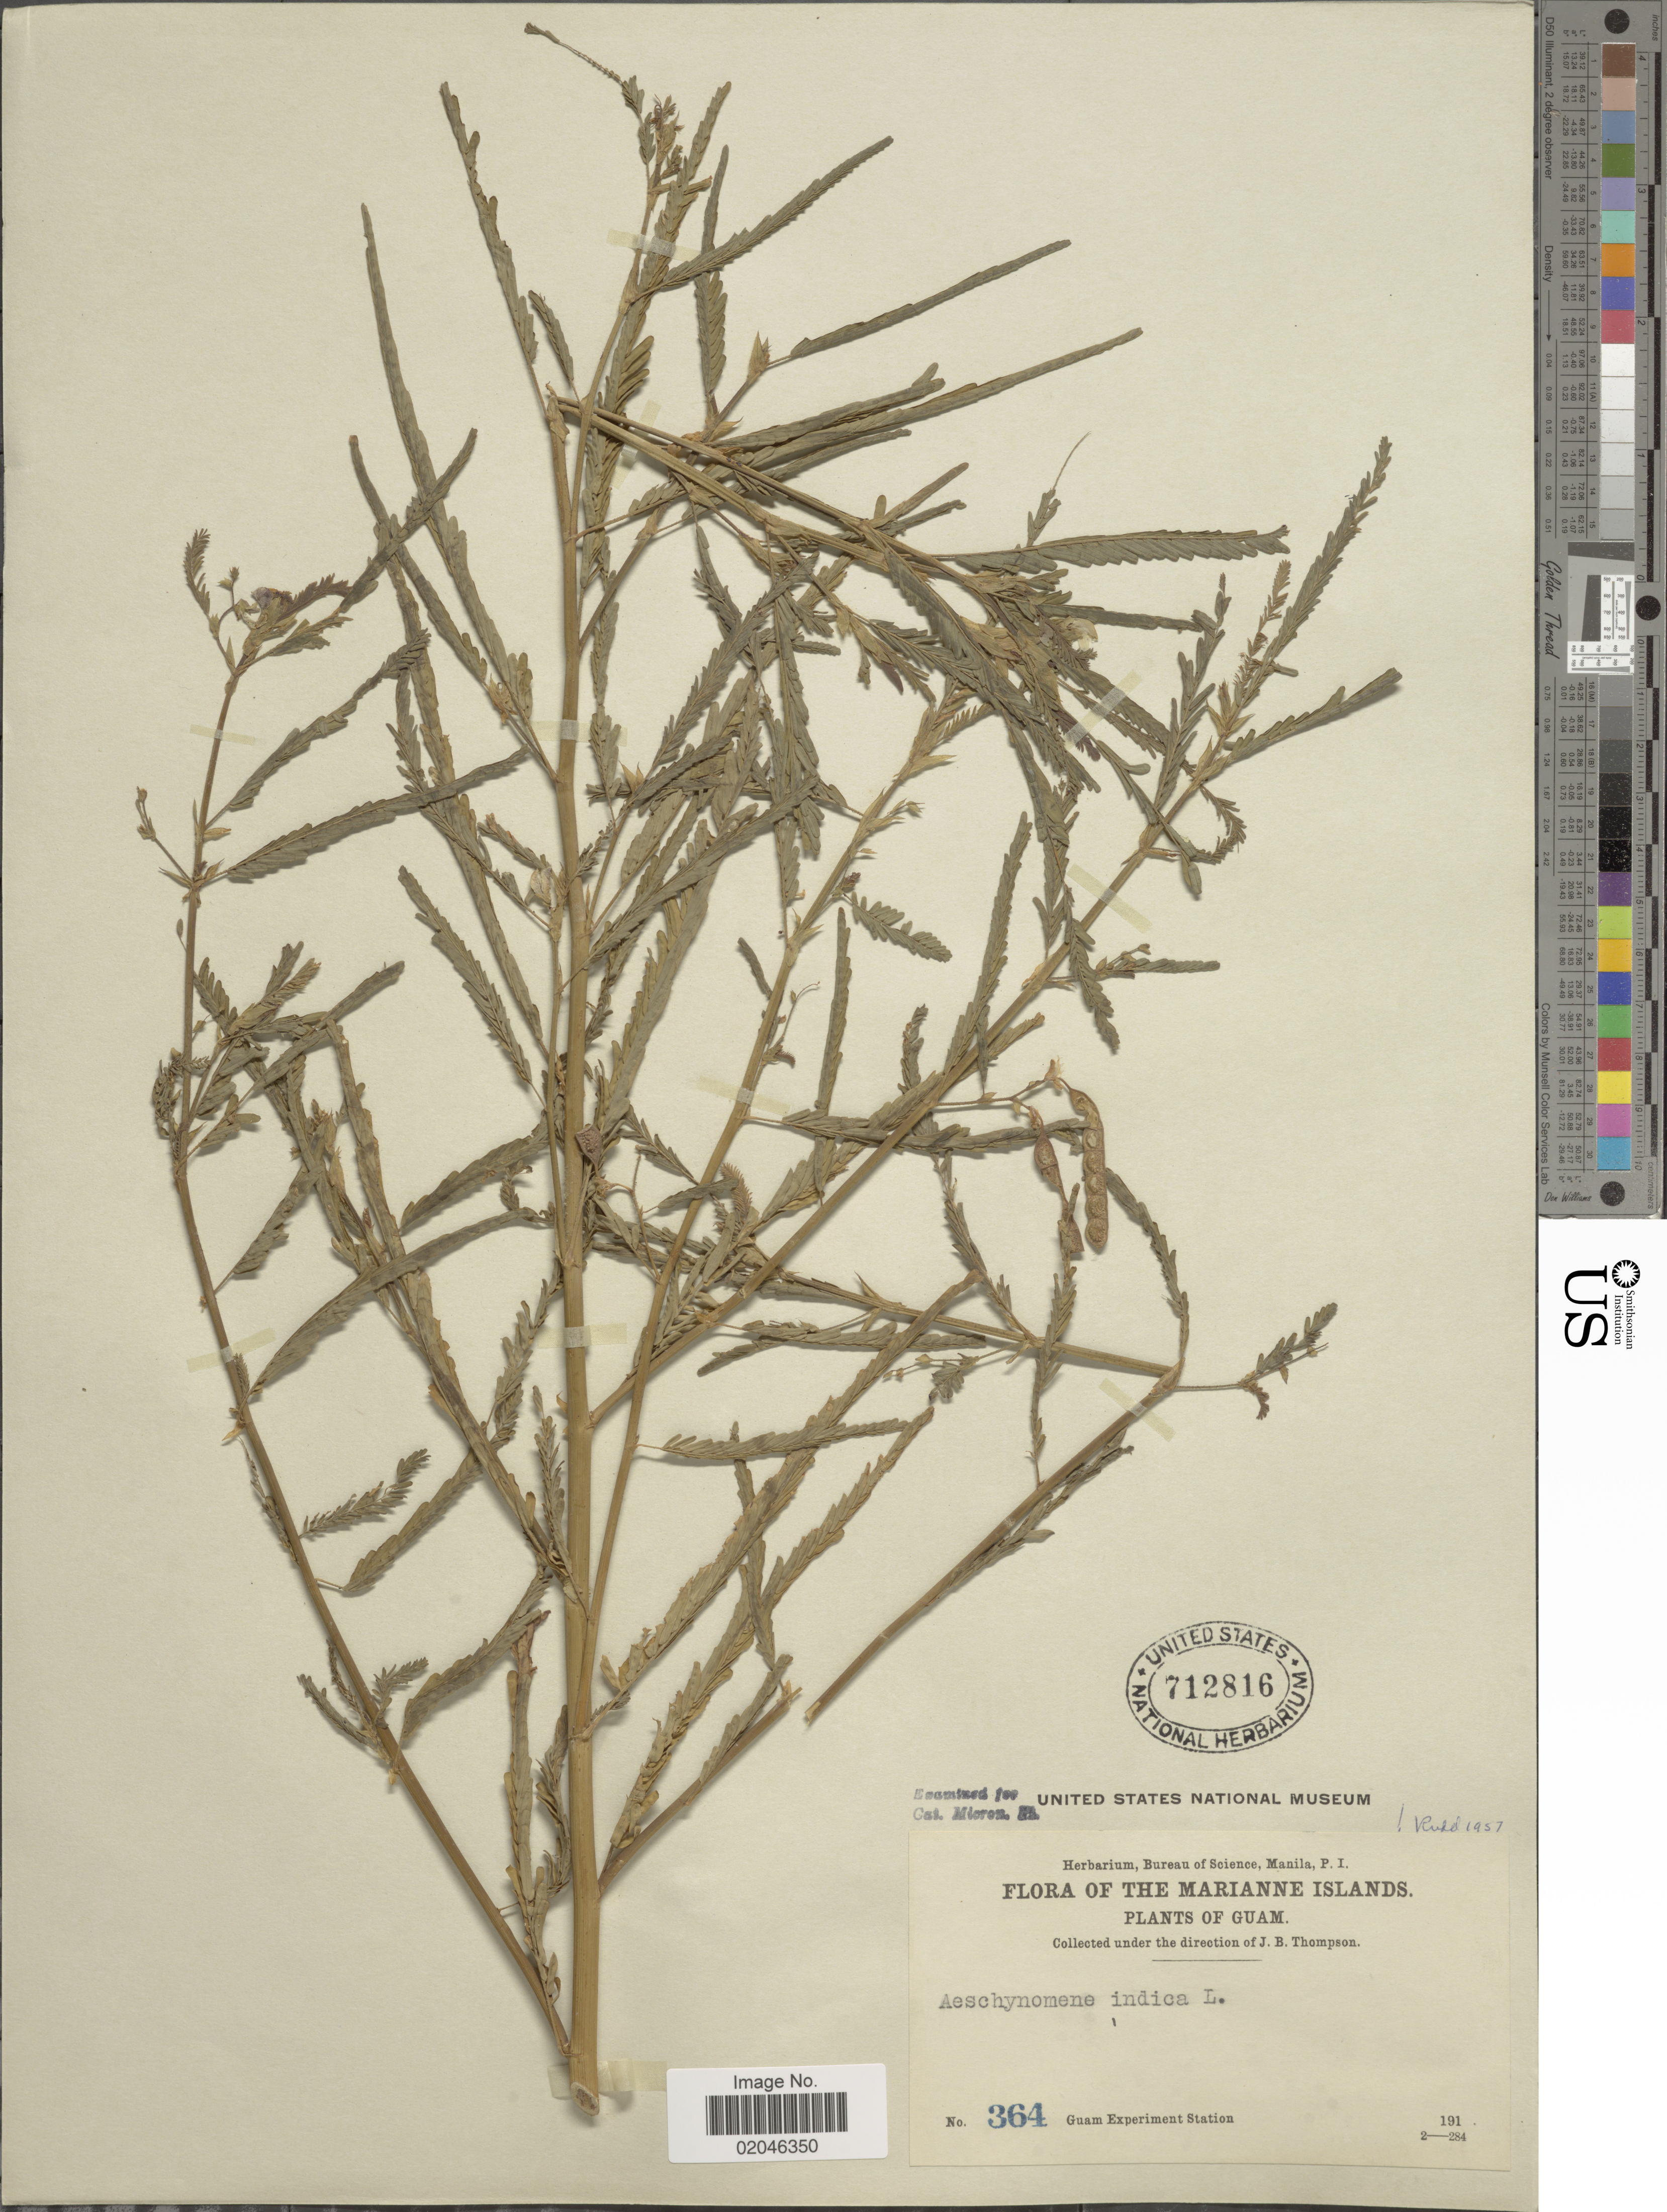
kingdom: Plantae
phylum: Tracheophyta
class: Magnoliopsida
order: Fabales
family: Fabaceae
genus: Aeschynomene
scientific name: Aeschynomene indica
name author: L.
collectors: Guam Exp. Sta.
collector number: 364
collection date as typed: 191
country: Guam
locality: Marianne Islands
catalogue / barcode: US 712816